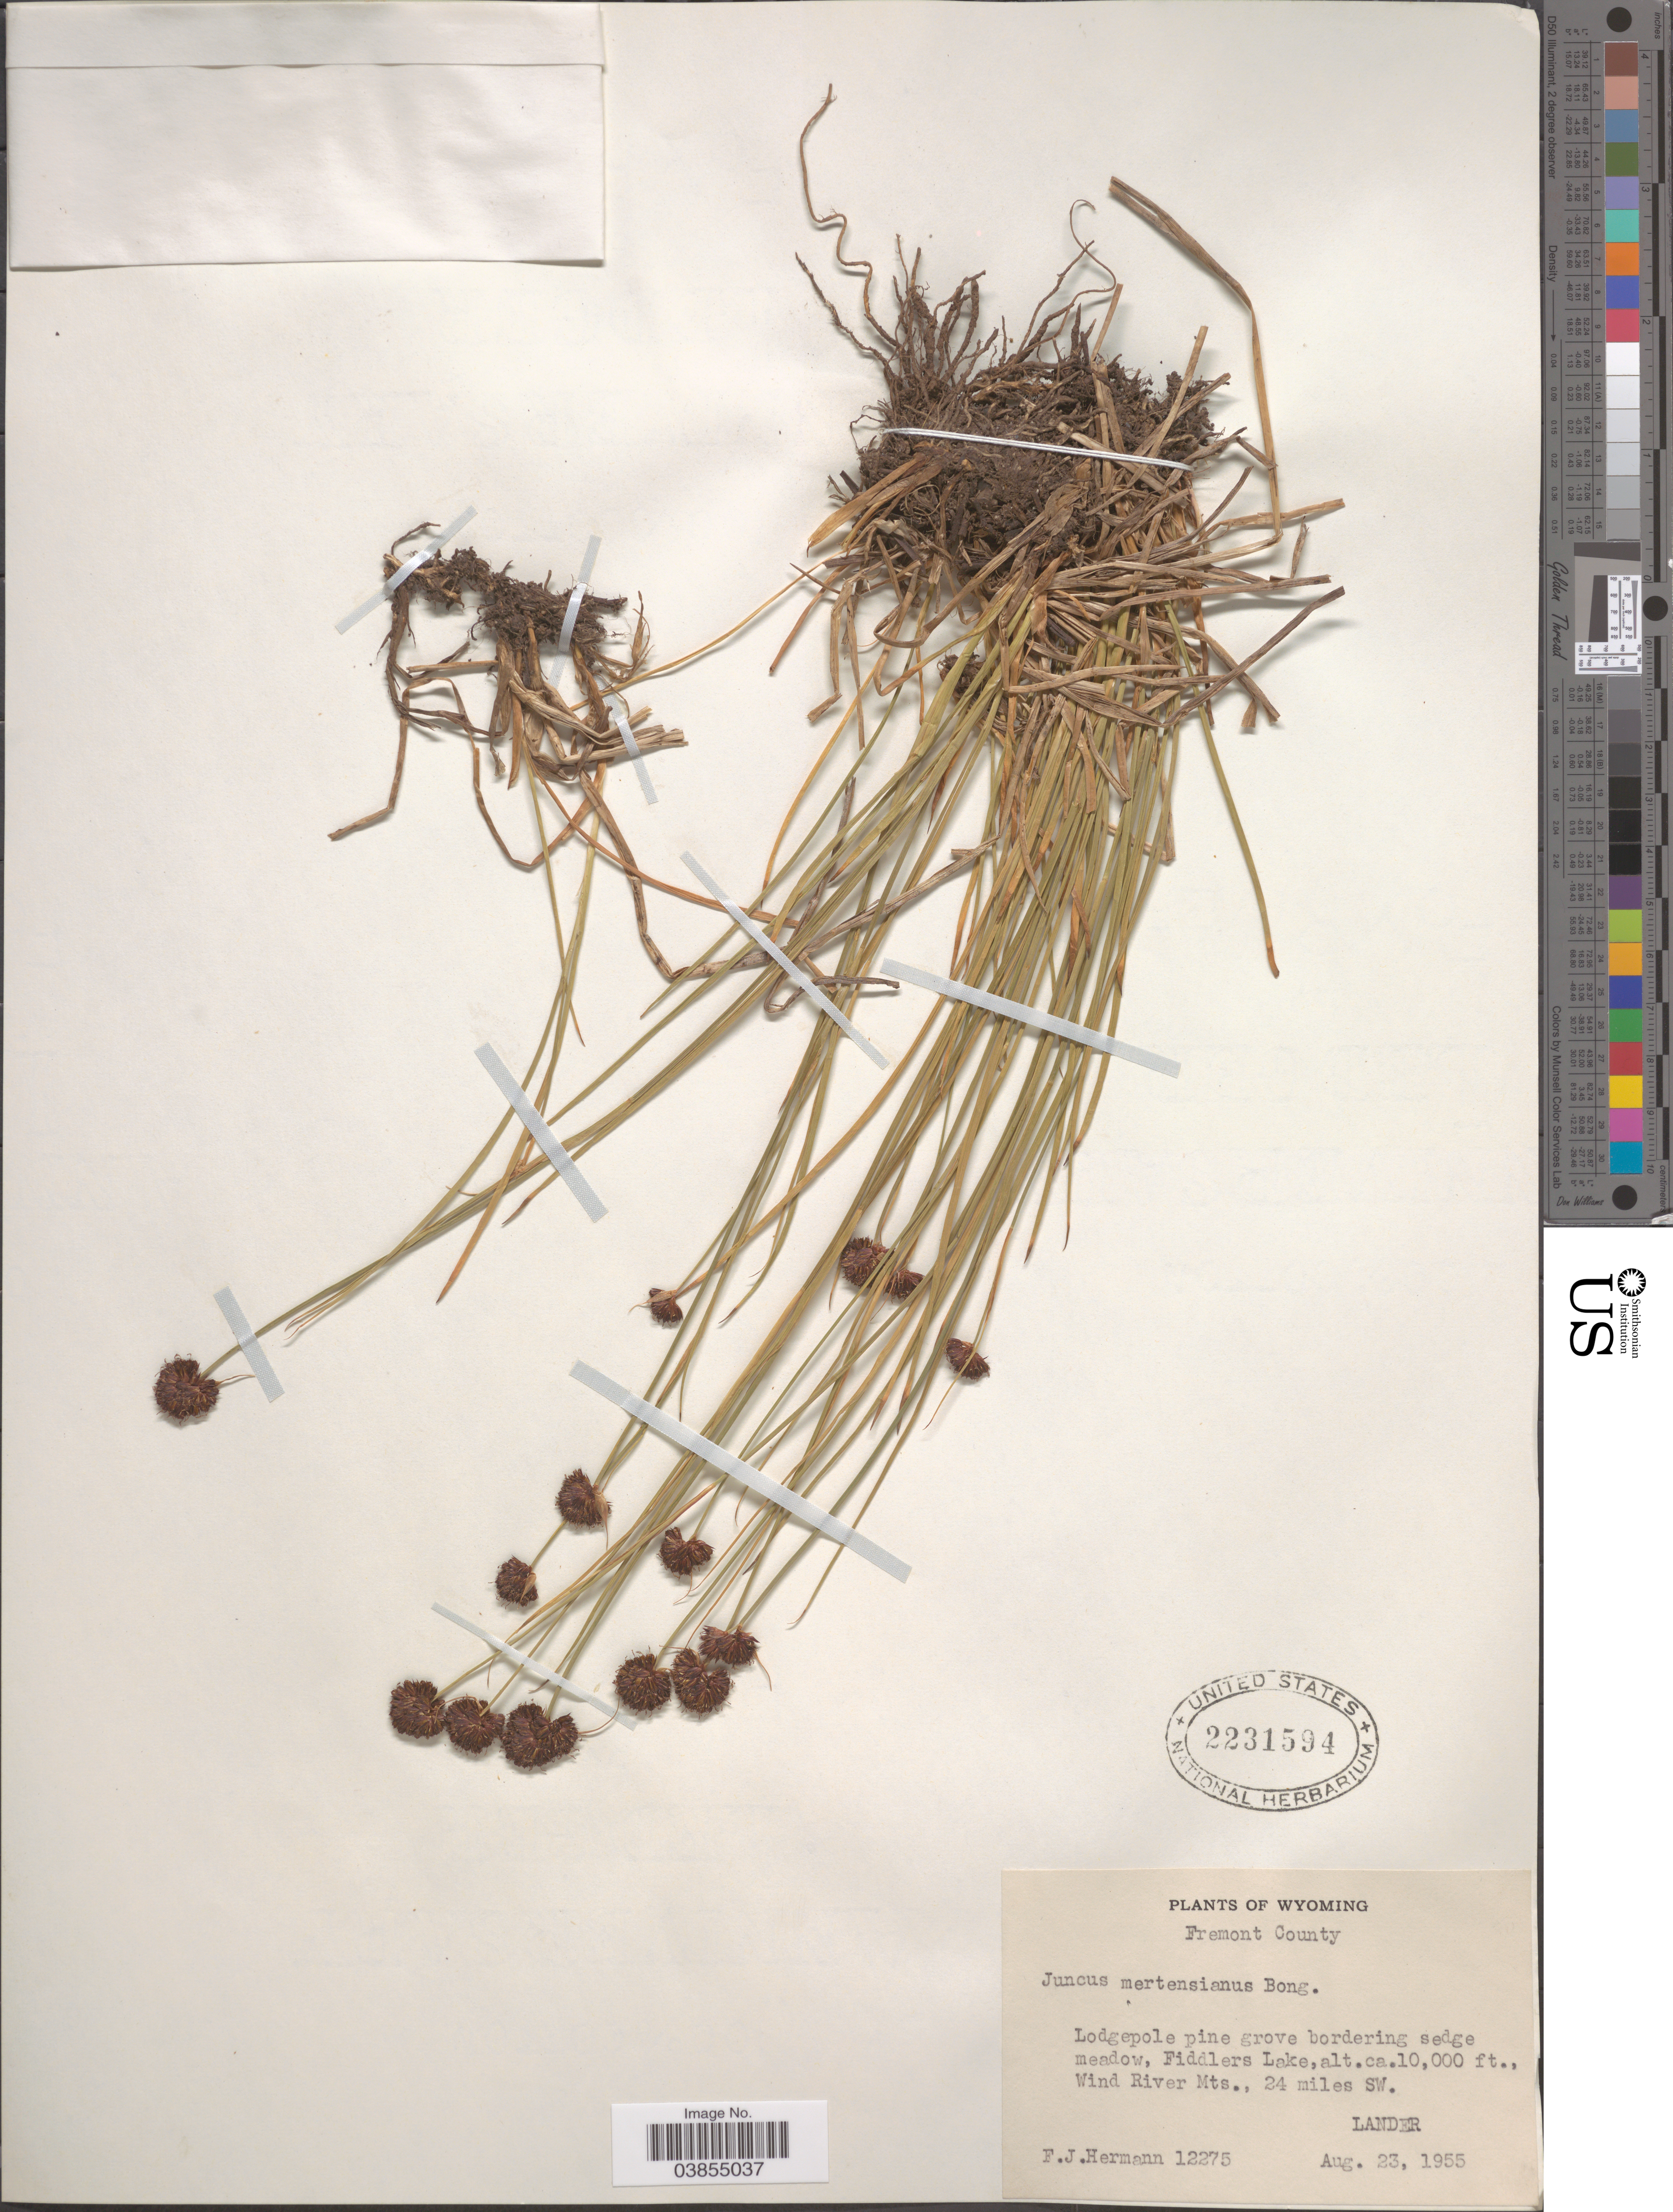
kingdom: Plantae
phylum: Tracheophyta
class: Liliopsida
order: Poales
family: Juncaceae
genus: Juncus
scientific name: Juncus mertensianus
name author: Bong.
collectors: F. J. Hermann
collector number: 12275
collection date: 1955-08-23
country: United States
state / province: Wyoming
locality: Fremont County. Lodgepole pine grove bordering sedge meadow, Fiddlers Lake, Wind River Mts., 24 miles SW. Lander.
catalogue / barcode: US 2231594